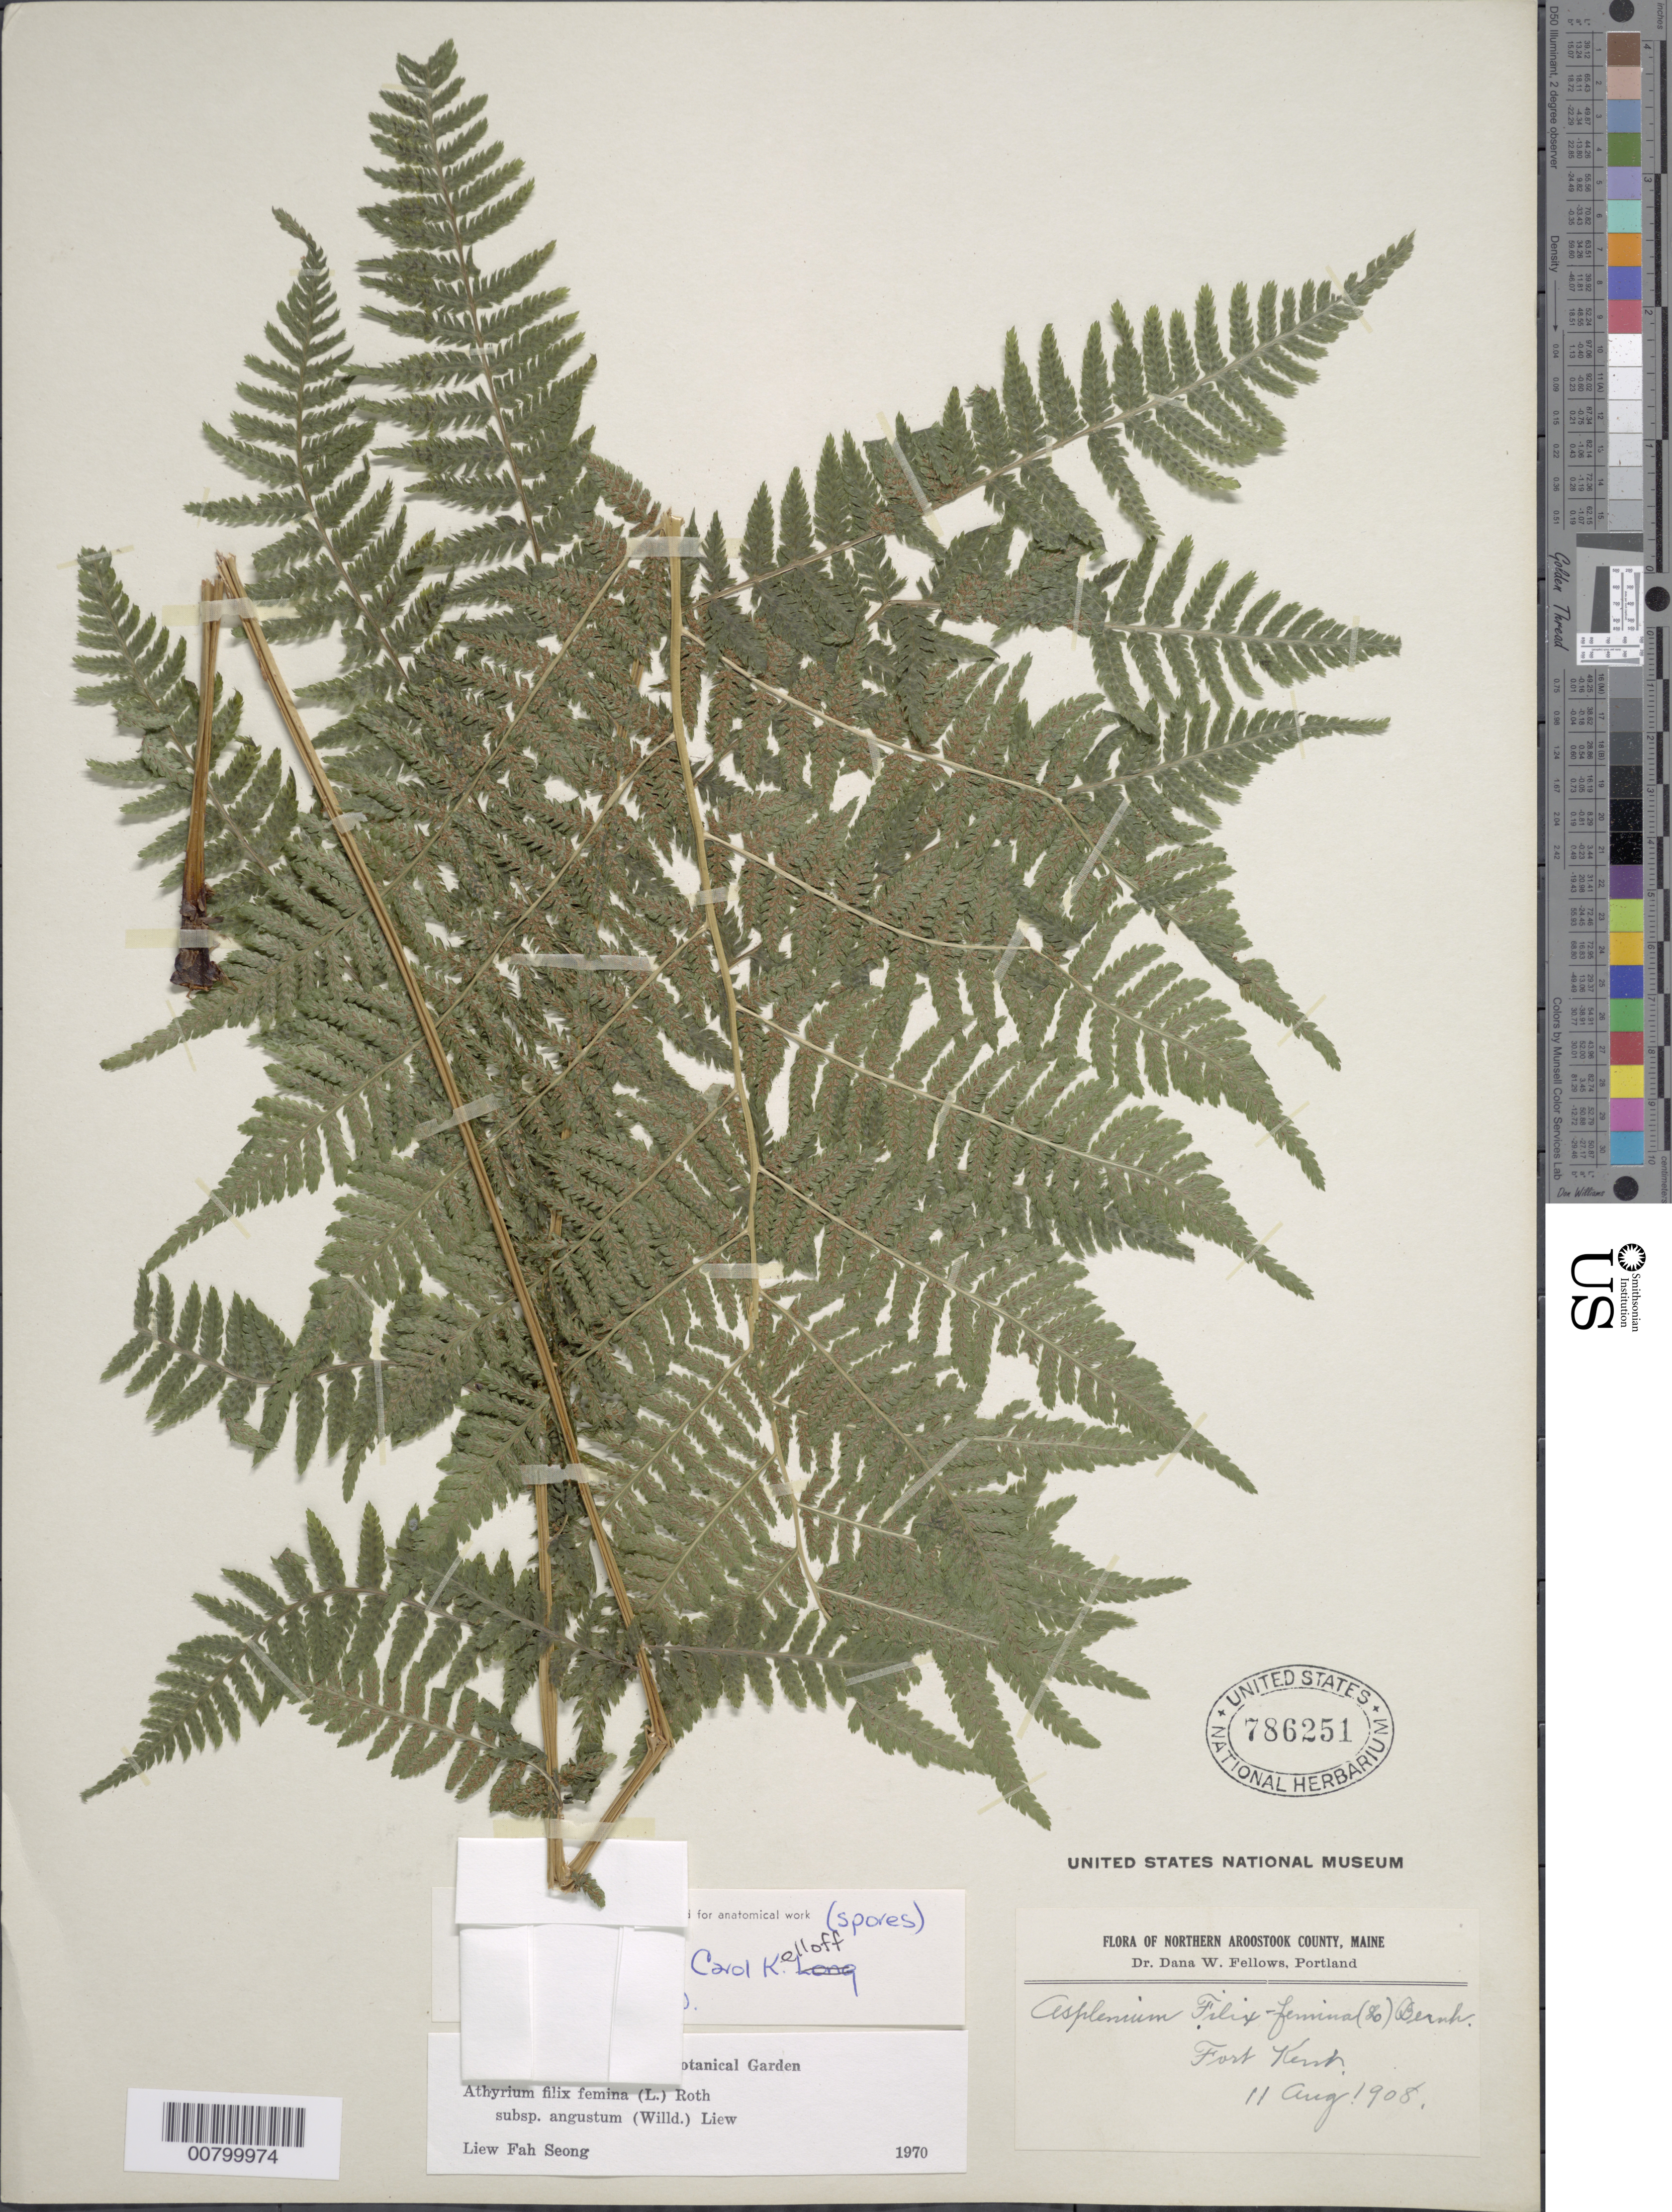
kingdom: Plantae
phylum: Tracheophyta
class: Polypodiopsida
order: Polypodiales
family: Athyriaceae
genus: Athyrium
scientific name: Athyrium filix-femina subsp. angustatum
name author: (Willd.) R.T. Clausen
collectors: D. W. Fellows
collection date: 1908-08-11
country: United States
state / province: Maine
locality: Northern Aroostook County, Fort Kent.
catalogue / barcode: US 786251